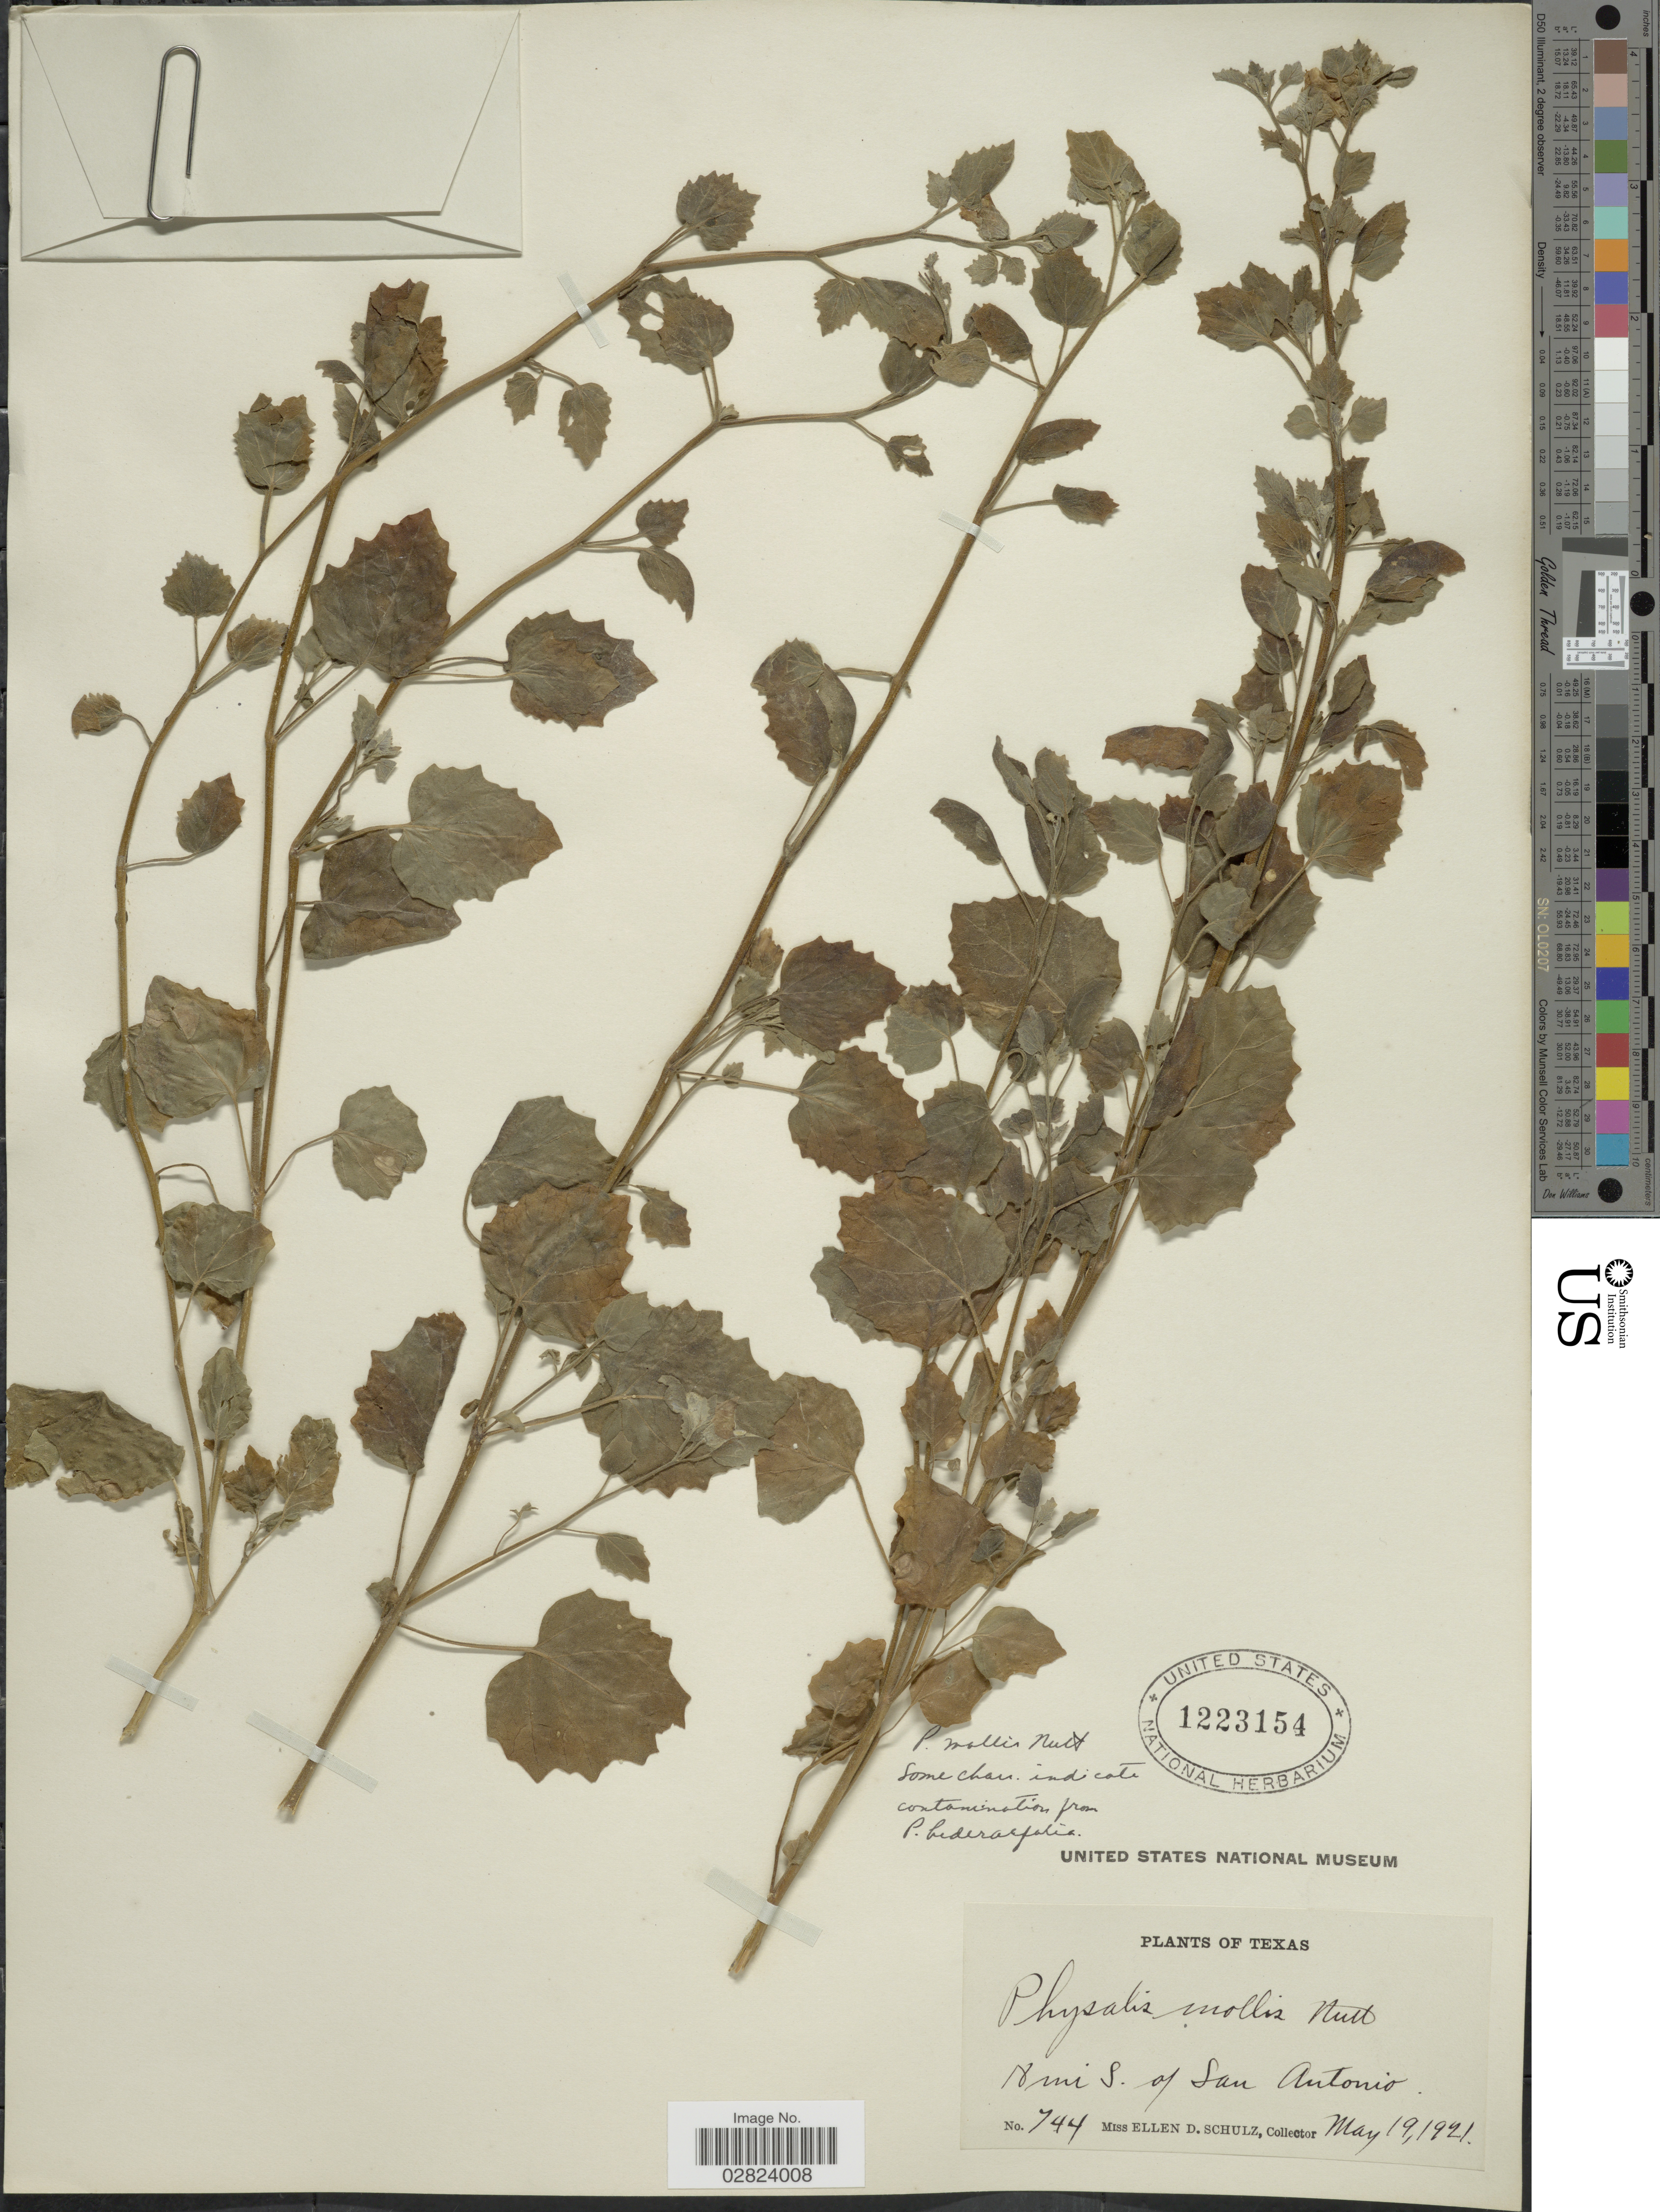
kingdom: Plantae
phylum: Tracheophyta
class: Magnoliopsida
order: Solanales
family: Solanaceae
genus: Physalis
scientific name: Physalis mollis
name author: Nutt.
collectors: E. D. Schulz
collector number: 744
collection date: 1921-05-19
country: United States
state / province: Texas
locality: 18 mi S. of San Antonio.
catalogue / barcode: US 1223154